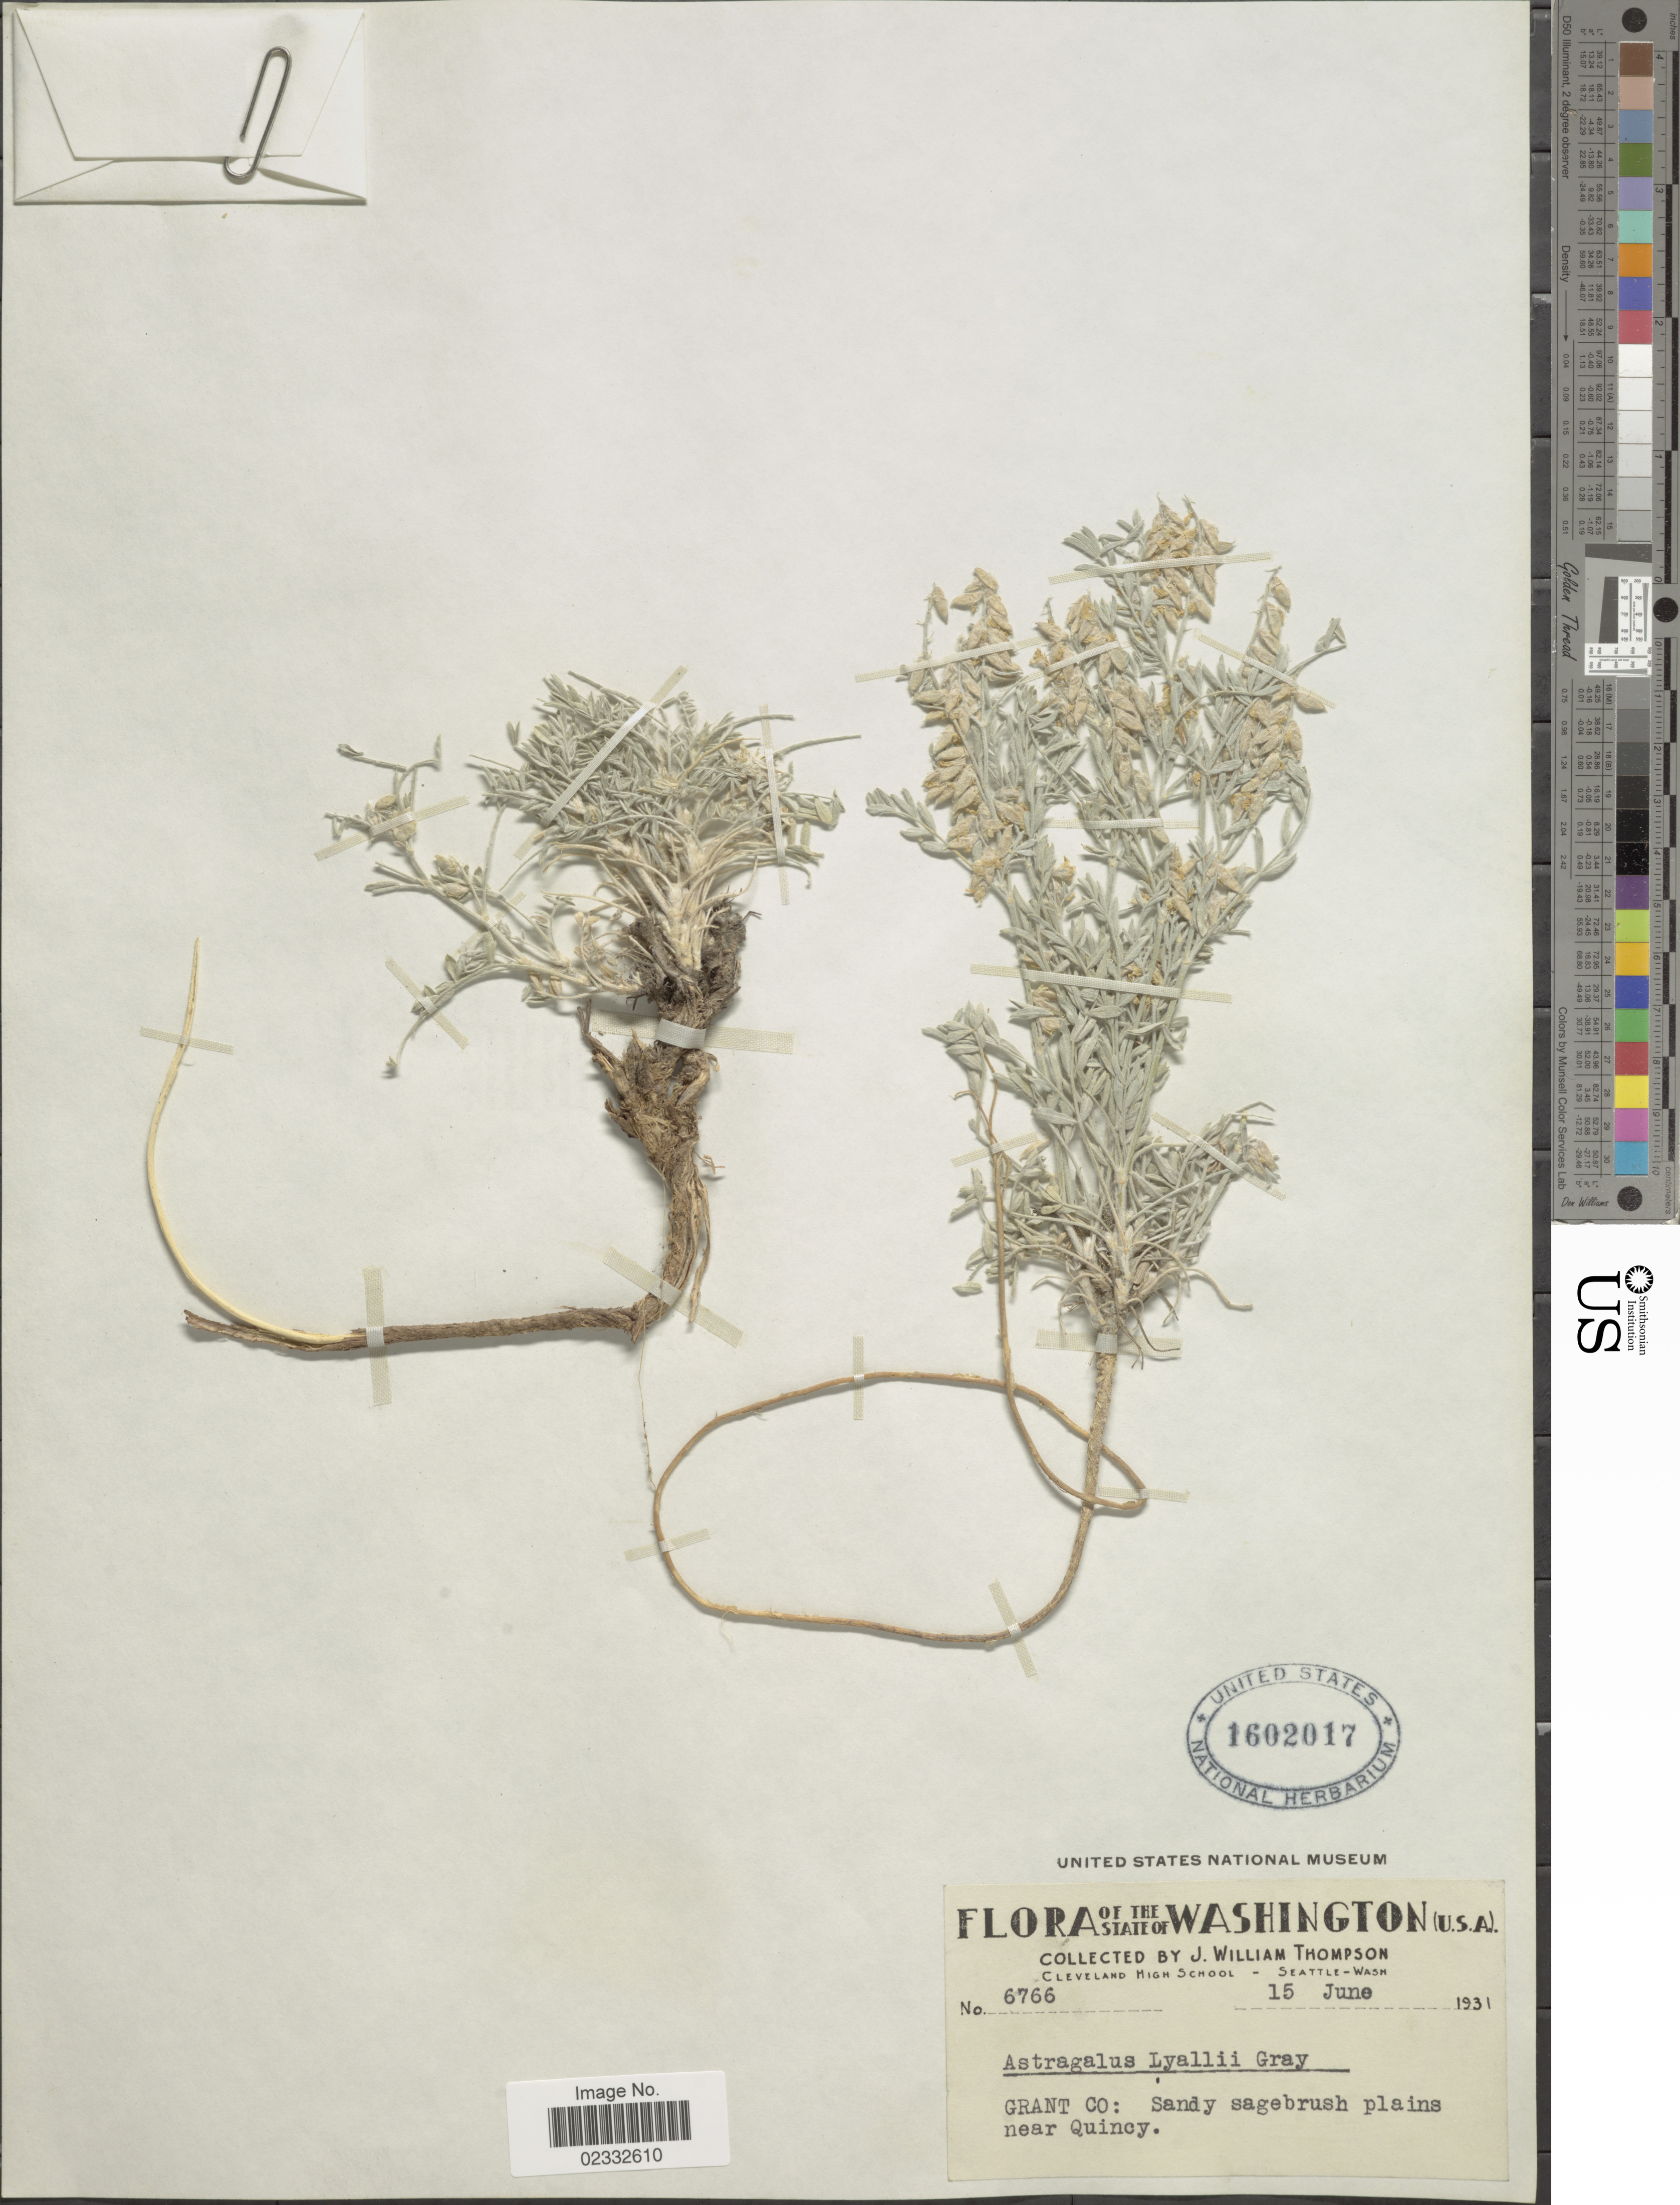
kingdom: Plantae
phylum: Tracheophyta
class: Magnoliopsida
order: Fabales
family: Fabaceae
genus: Astragalus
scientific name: Astragalus lyallii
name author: A. Gray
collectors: J. W. Thompson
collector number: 6766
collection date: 1931-06-15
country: United States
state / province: Washington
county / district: Grant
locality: Grant Co: Sagebrush plains near Quincy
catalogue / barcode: US 1602017